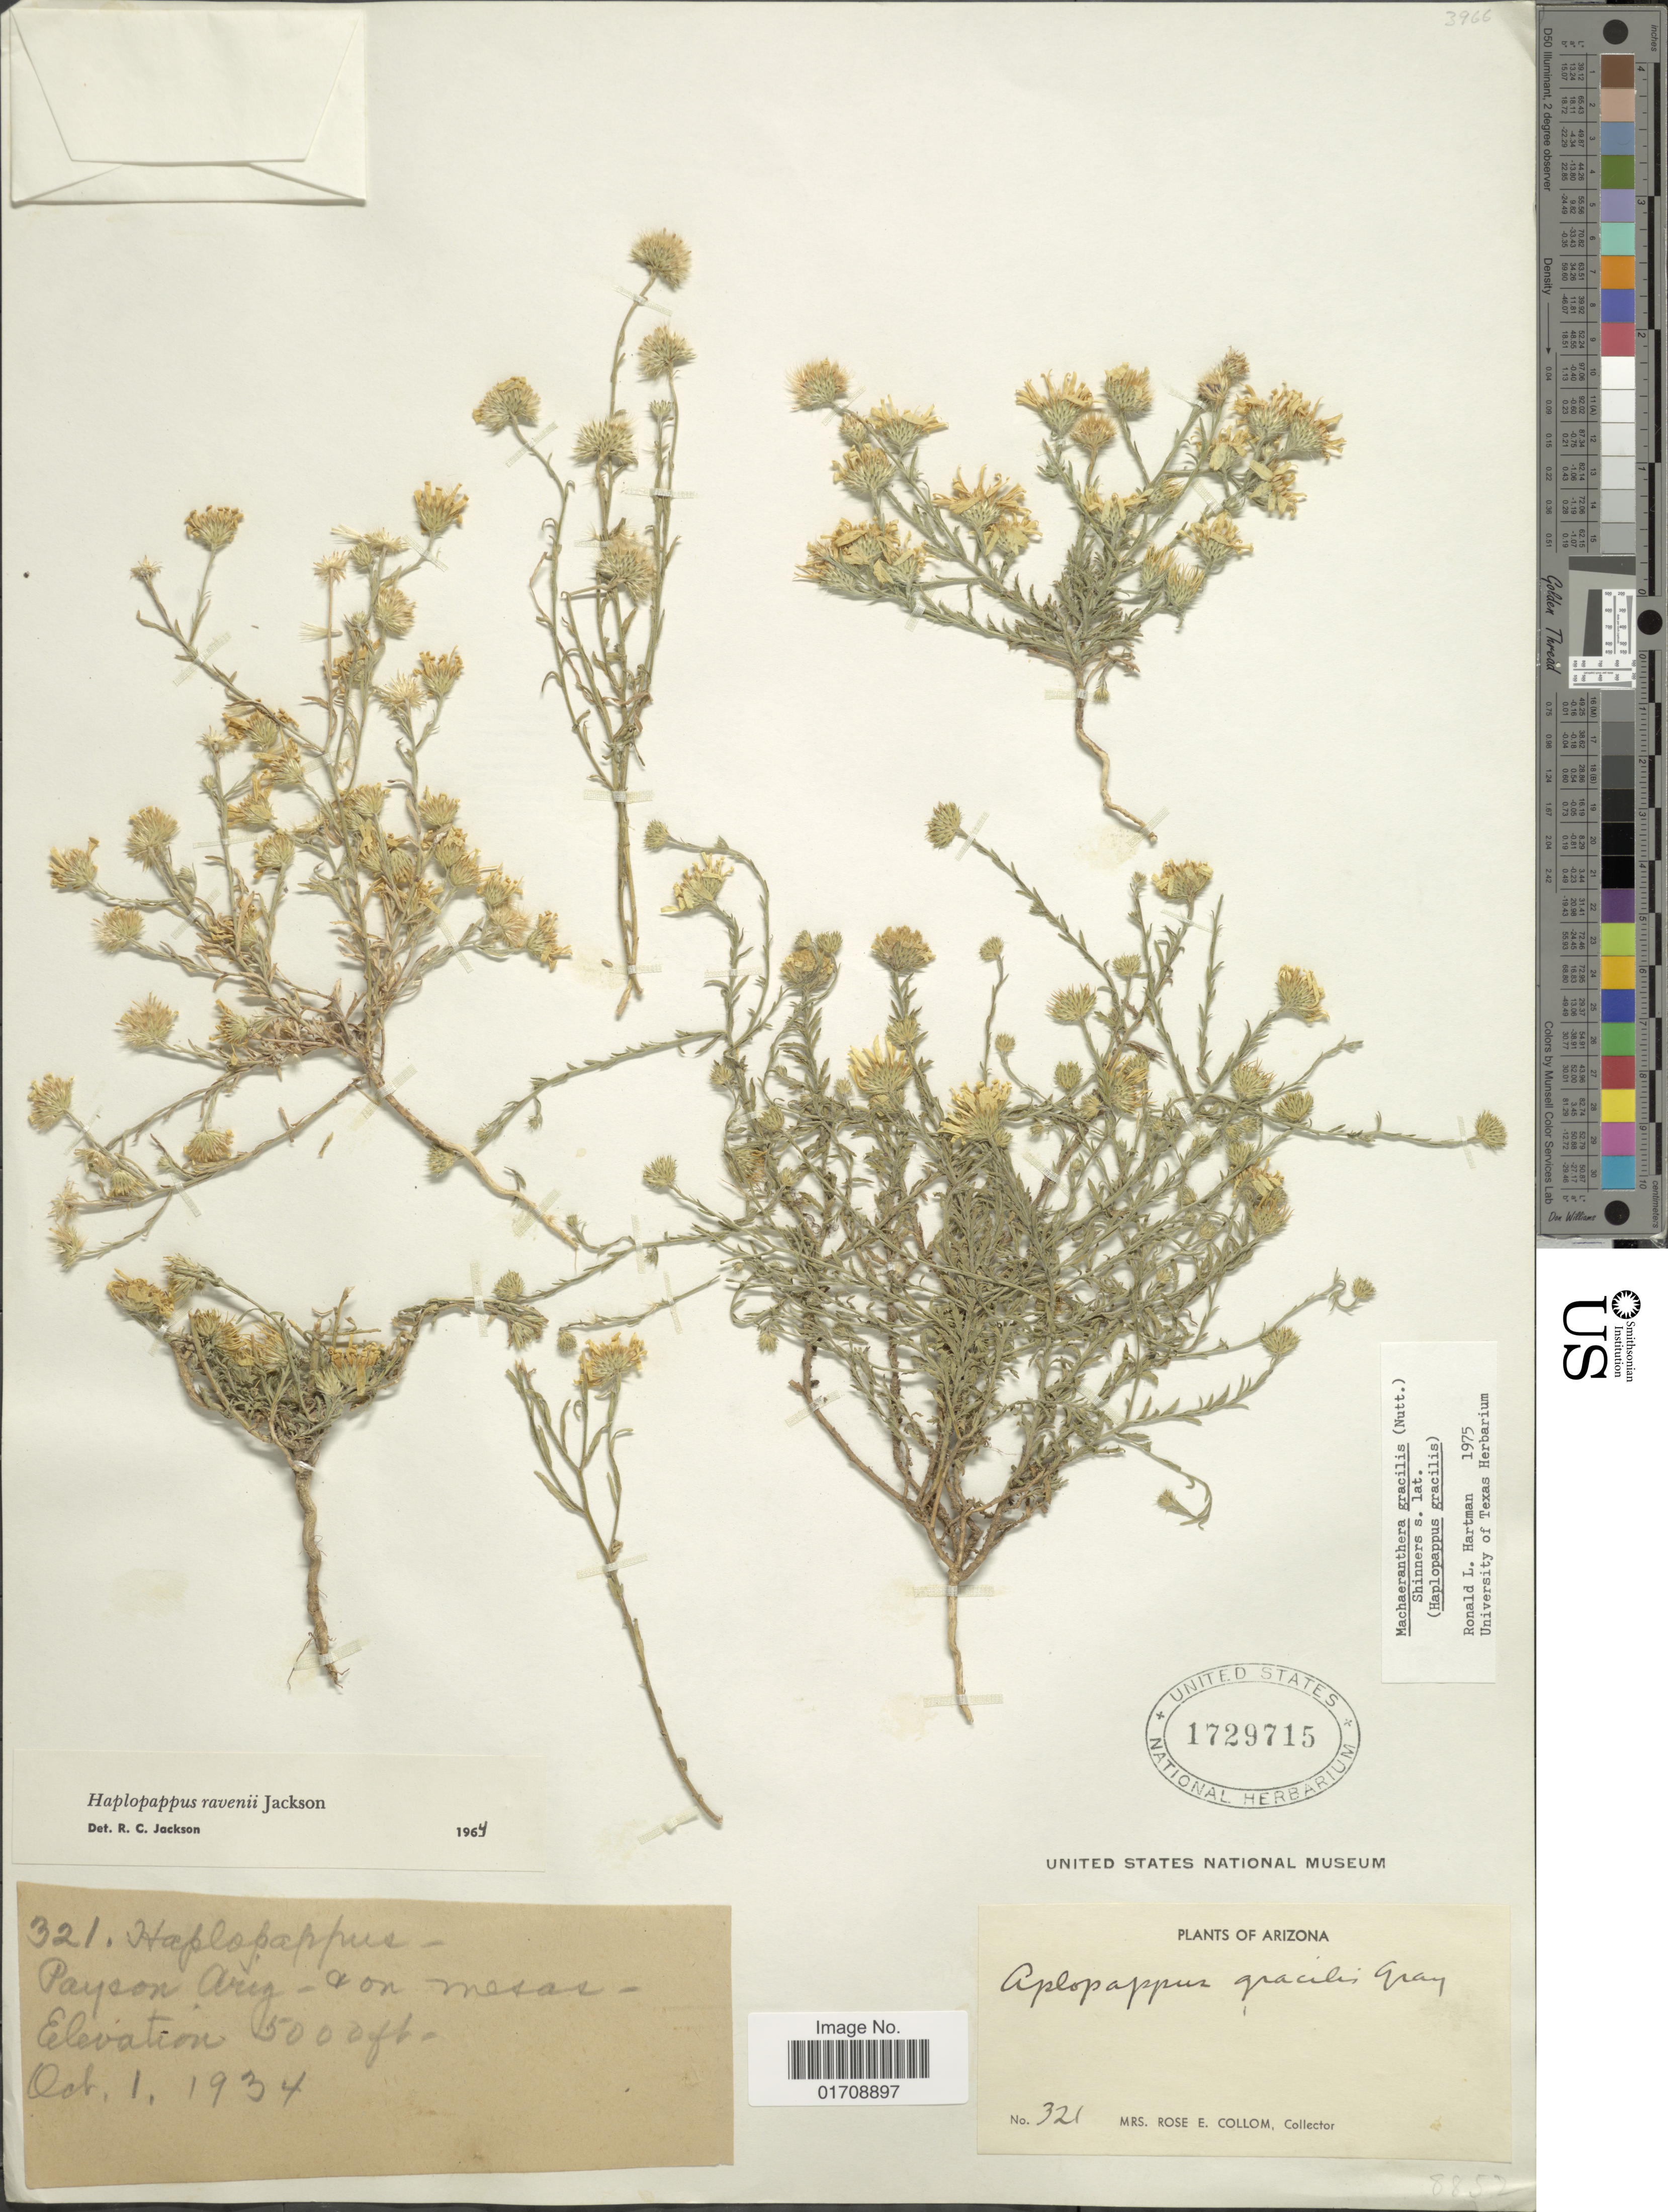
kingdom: Plantae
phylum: Tracheophyta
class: Magnoliopsida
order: Asterales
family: Asteraceae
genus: Machaeranthera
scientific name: Machaeranthera gracilis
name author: (Nutt.) Shinners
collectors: R. E. Collom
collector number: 321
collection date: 1934-10-01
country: United States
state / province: Arizona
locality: Payson, Ariz.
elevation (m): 1524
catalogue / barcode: US 1729715